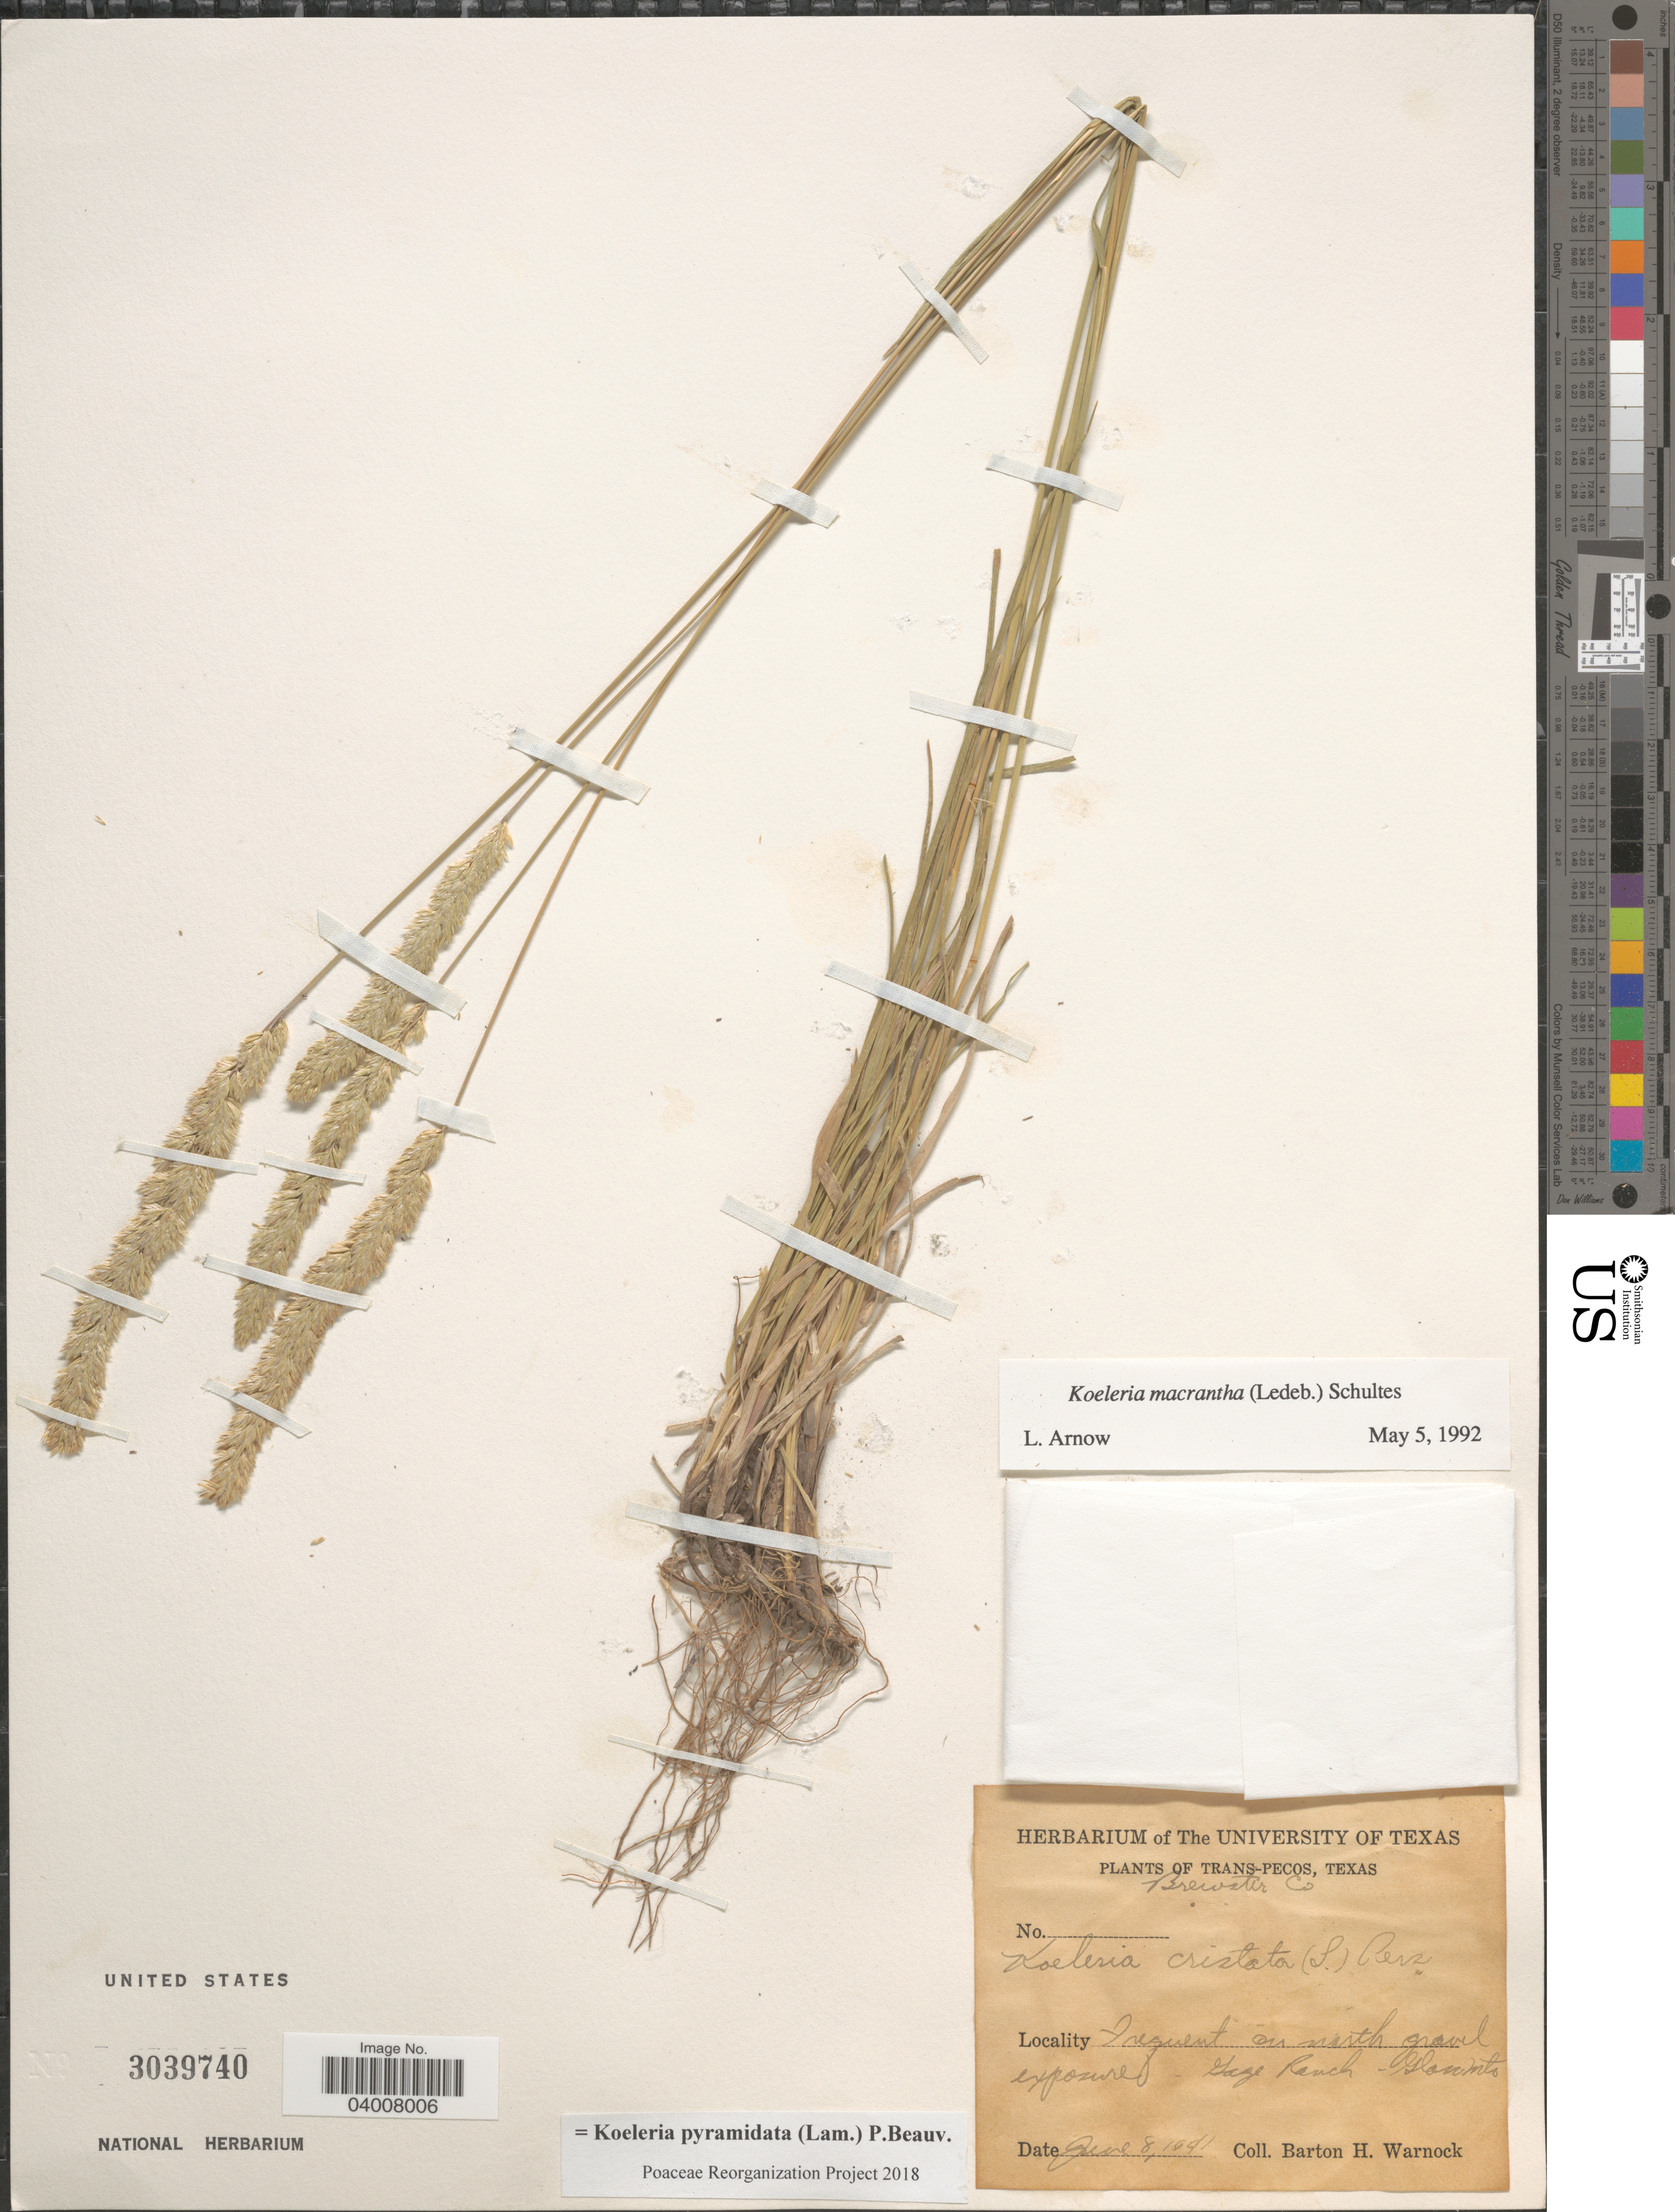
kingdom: Plantae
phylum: Tracheophyta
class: Liliopsida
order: Poales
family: Poaceae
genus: Koeleria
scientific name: Koeleria pyramidata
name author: (Lam.) P. Beauv.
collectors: B. H. Warnock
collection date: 1841-06-08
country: United States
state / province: Texas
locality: Trans-Pecos Texas. Brewster Co. Frequent on north gravel exposure. Gage Ranch - Glass Mts.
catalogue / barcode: US 3039740